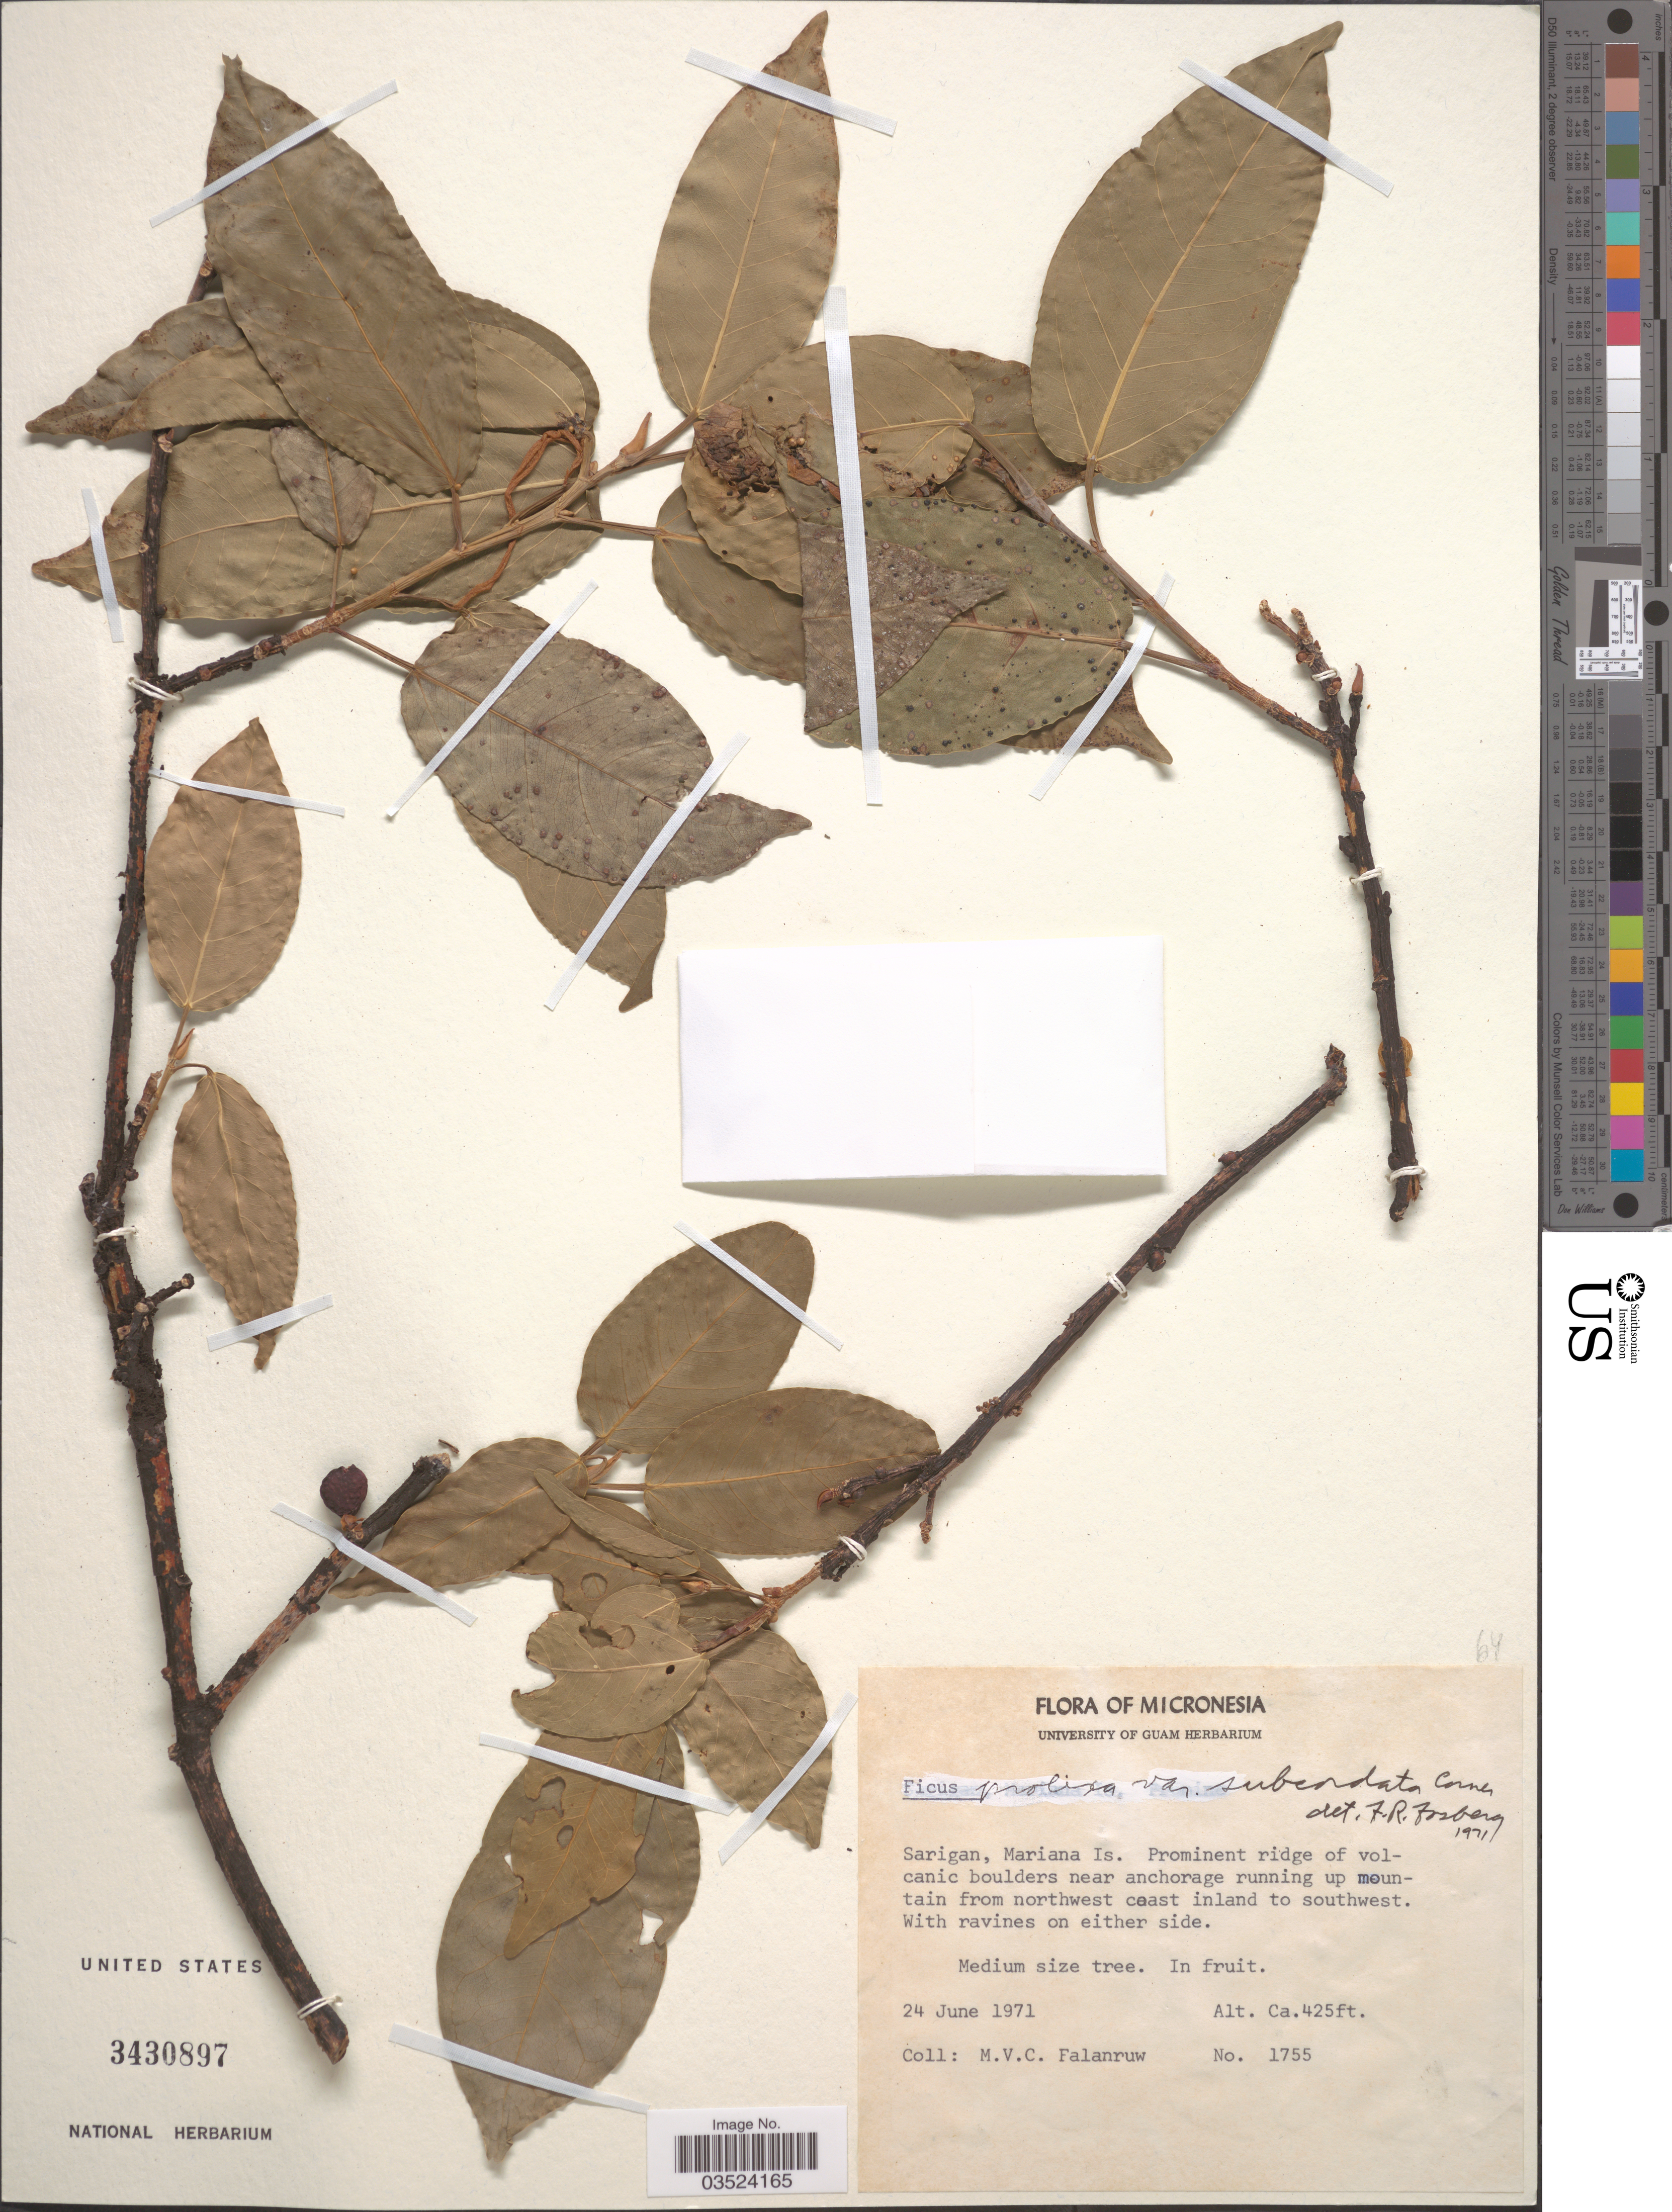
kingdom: Plantae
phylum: Tracheophyta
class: Magnoliopsida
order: Rosales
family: Moraceae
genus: Ficus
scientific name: Ficus prolixa var. subcordata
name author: Corner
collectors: M. V. Falanruw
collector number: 1755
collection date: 1971-06-24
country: Northern Mariana Islands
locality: Micronesia. Sarigan, Mariana Is. Near anchorage running up mountain from northwest coast inland to southwest.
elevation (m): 130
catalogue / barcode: US 3430897